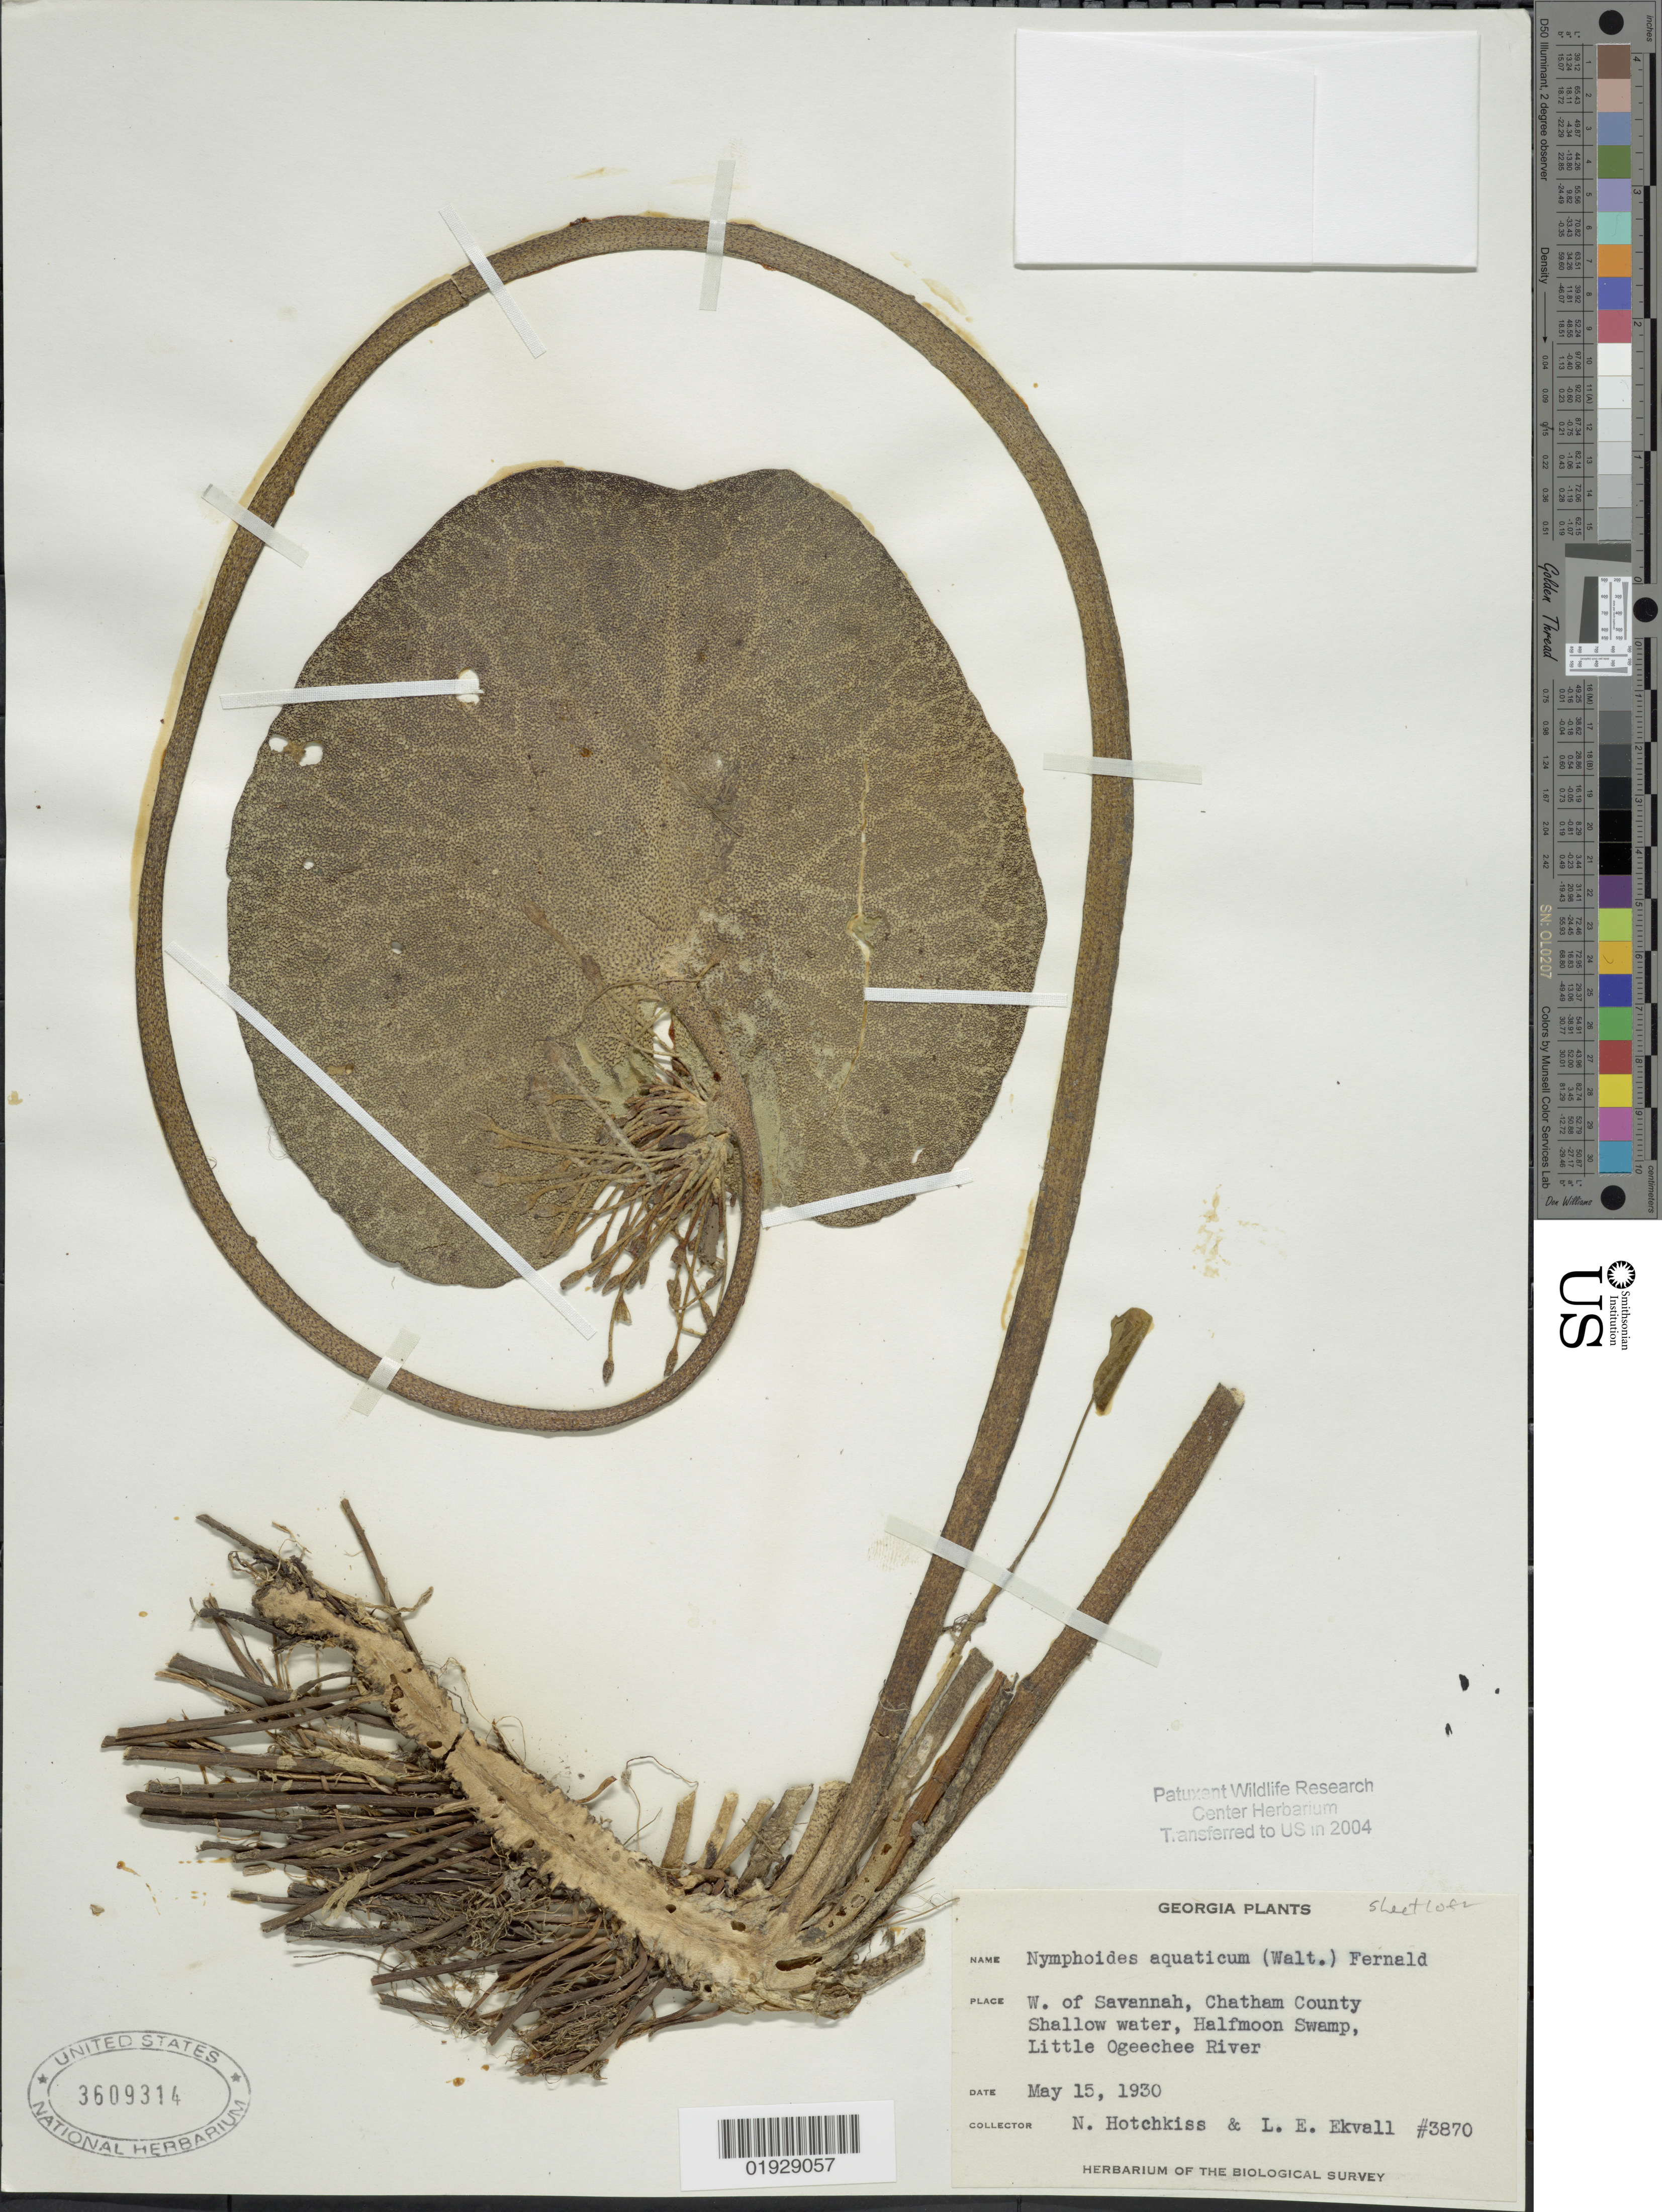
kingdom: Plantae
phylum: Tracheophyta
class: Magnoliopsida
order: Asterales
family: Menyanthaceae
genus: Nymphoides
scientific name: Nymphoides aquatica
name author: (J.F. Gmel.) Kuntze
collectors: N. Hotchkiss & L. Ekvall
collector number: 3870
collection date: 1930-05-15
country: United States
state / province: Georgia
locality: W. of Savannah, Chatham County Shallow water, Halfmoon Swamp. Little Ogeechee River.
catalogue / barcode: US 3609314